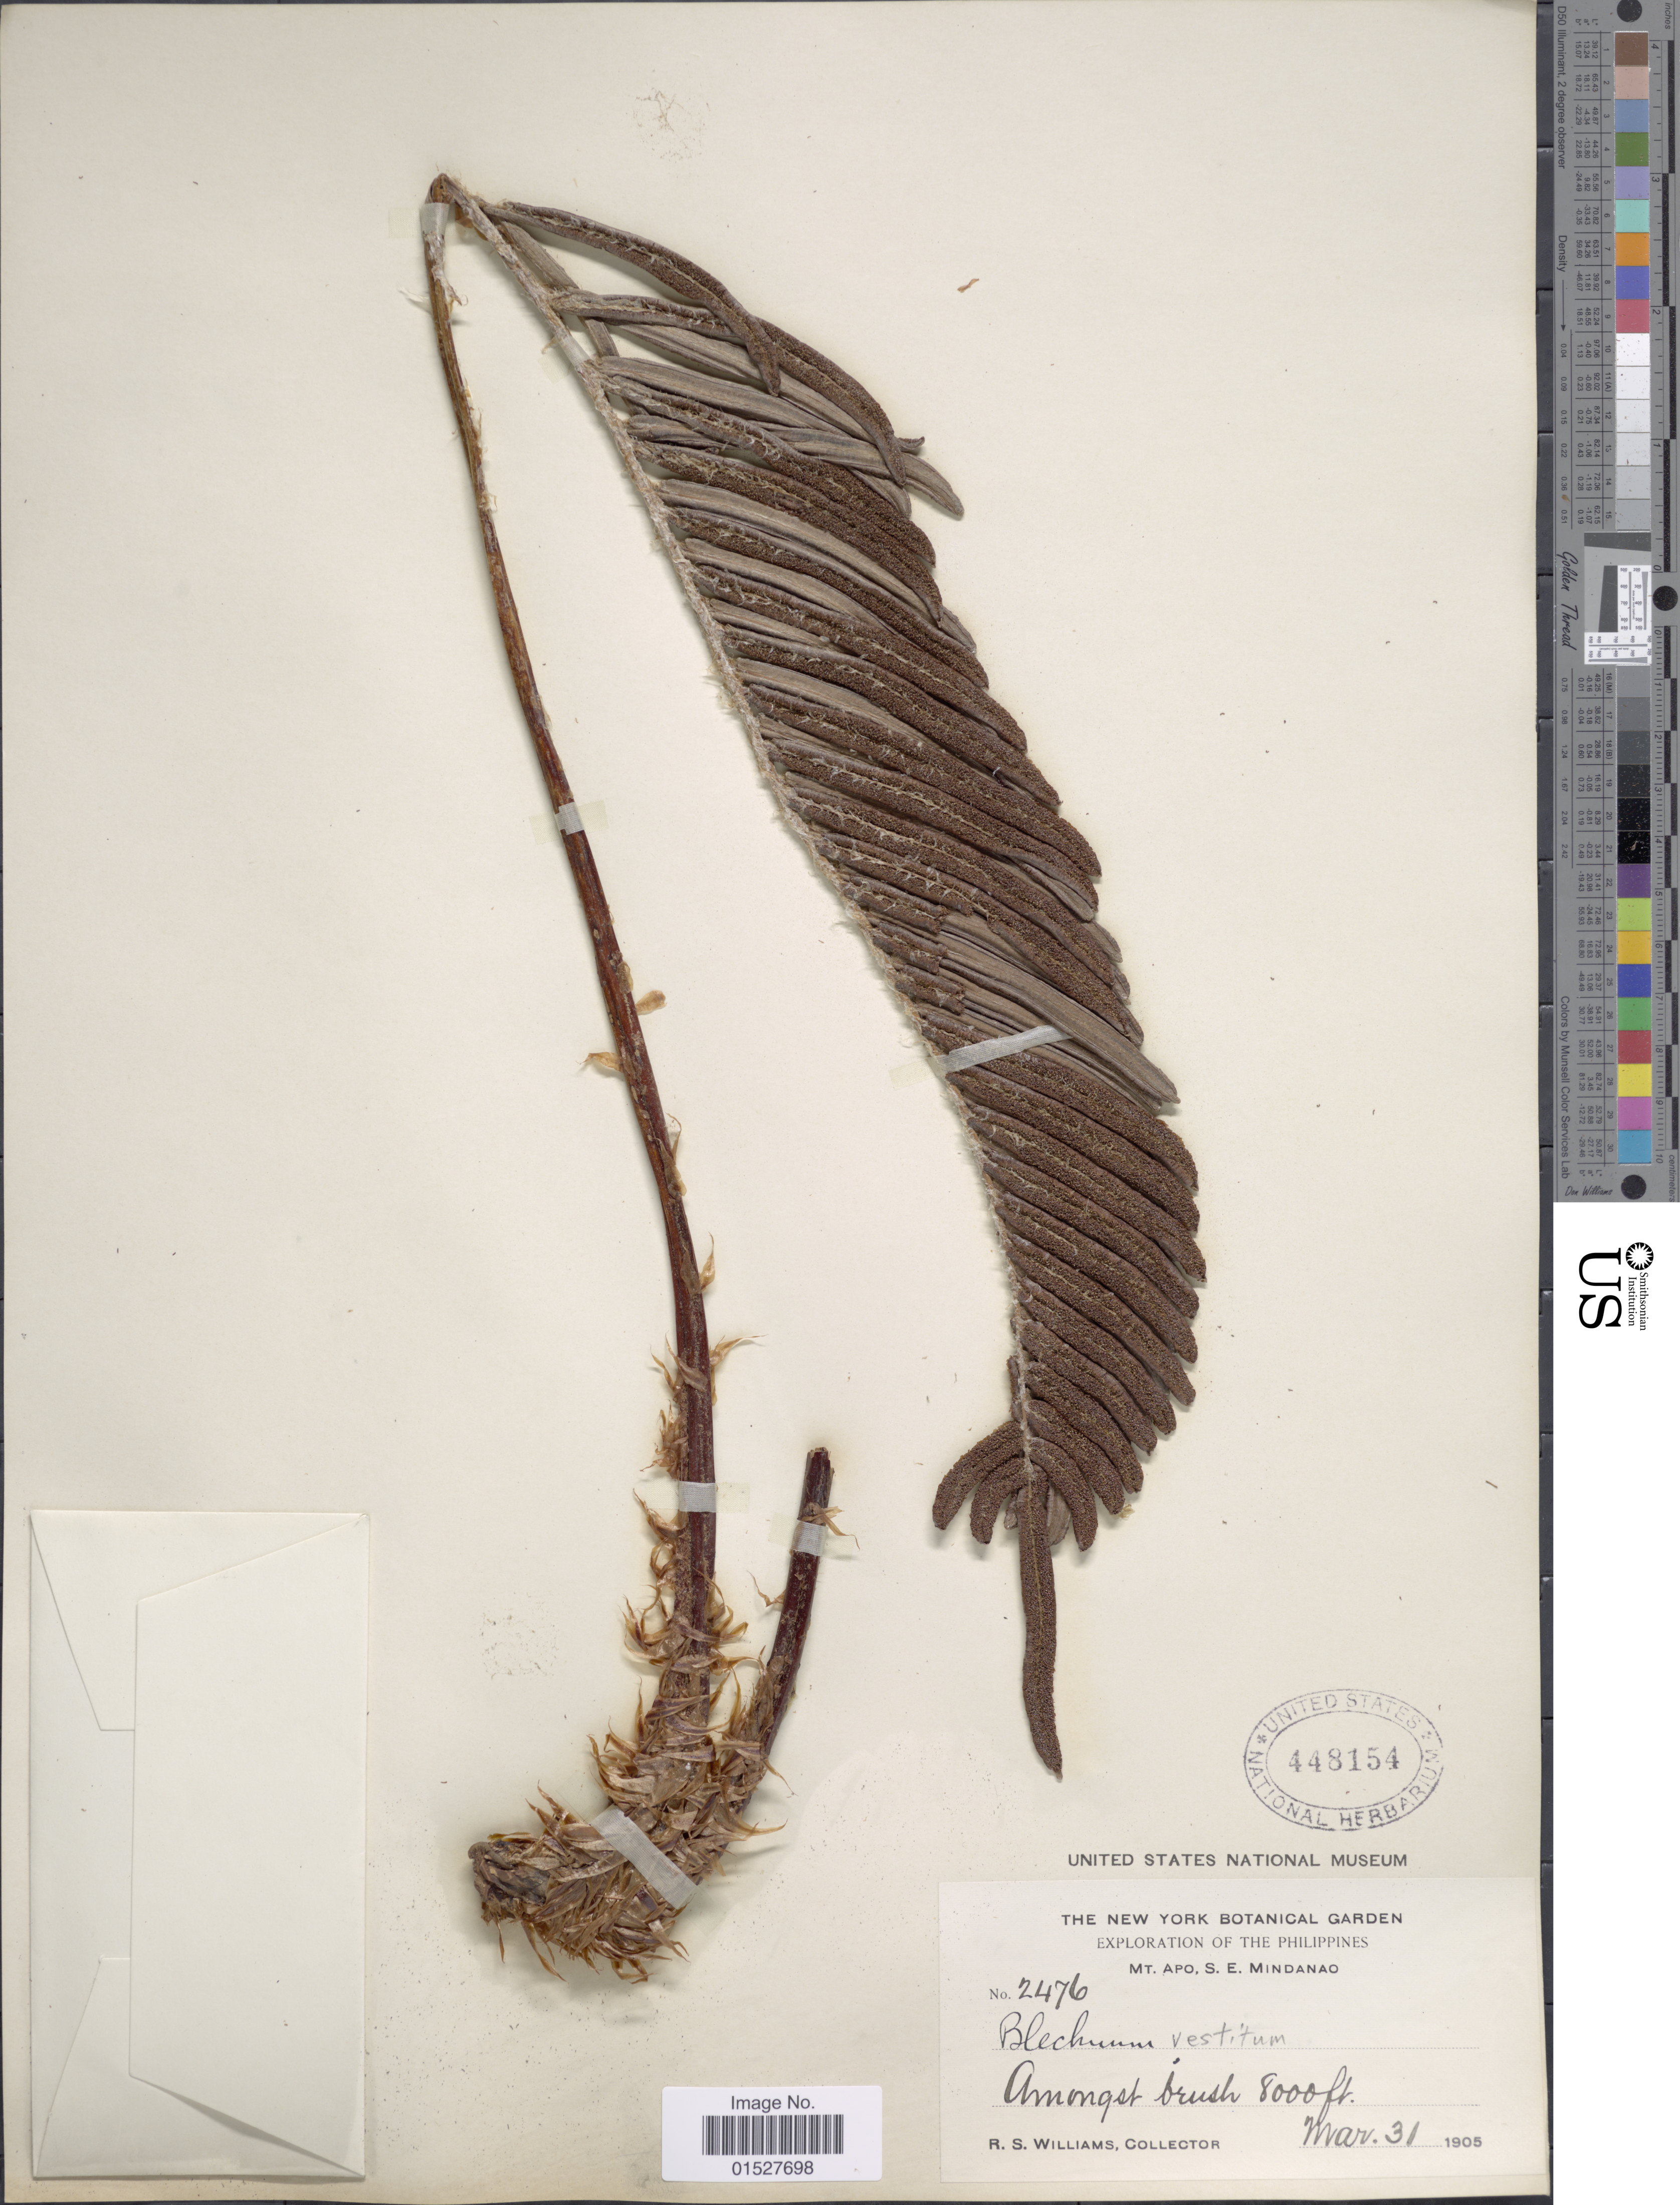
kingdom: Plantae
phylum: Tracheophyta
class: Polypodiopsida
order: Polypodiales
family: Blechnaceae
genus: Blechnum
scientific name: Blechnum vestitum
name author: (Blume) Kuhn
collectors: R. S. Williams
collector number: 2476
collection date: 1905-03-31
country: Philippines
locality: Mt. Apo, S. E. Mindanao.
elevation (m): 2438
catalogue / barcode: US 448154